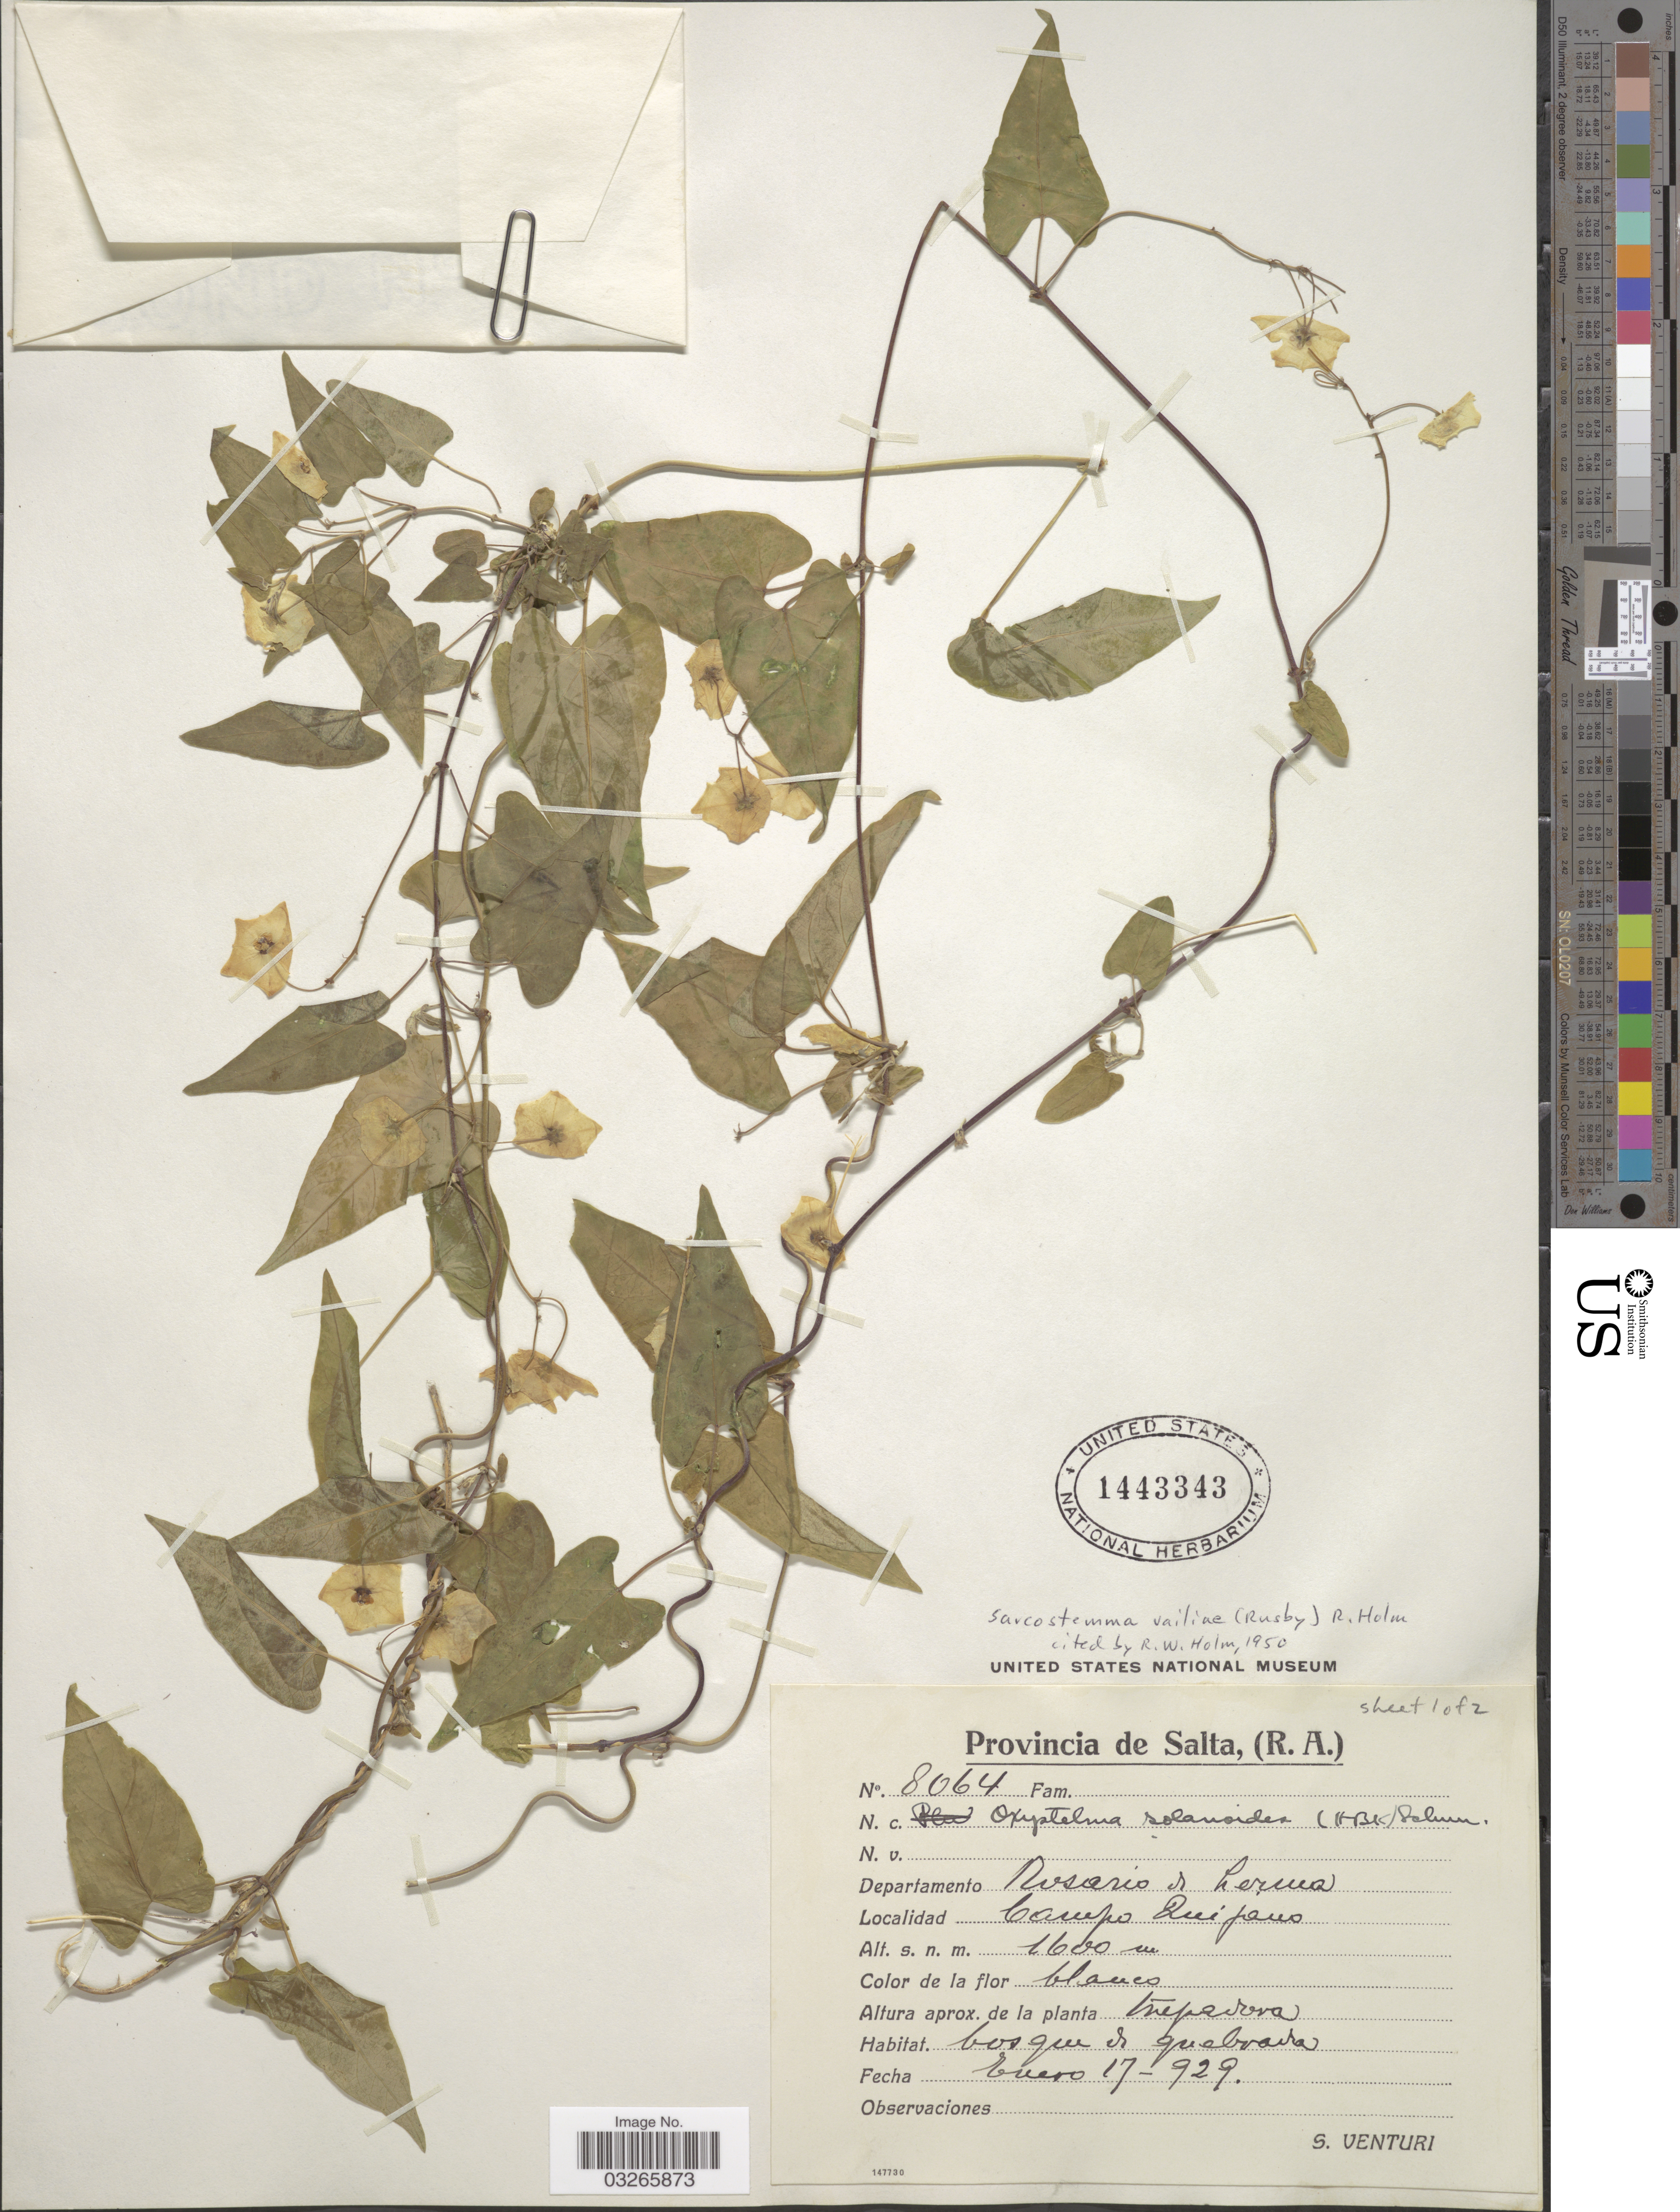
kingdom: Plantae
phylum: Tracheophyta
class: Magnoliopsida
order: Gentianales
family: Apocynaceae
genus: Sarcostemma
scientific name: Sarcostemma vailiae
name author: (Rusby) R.W. Holm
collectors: S. Venturi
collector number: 8064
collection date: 1929-01-17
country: Argentina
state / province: Salta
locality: Departamento Rosario de Lerma. Campo Quijano.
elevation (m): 1600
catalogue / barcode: US 1443343